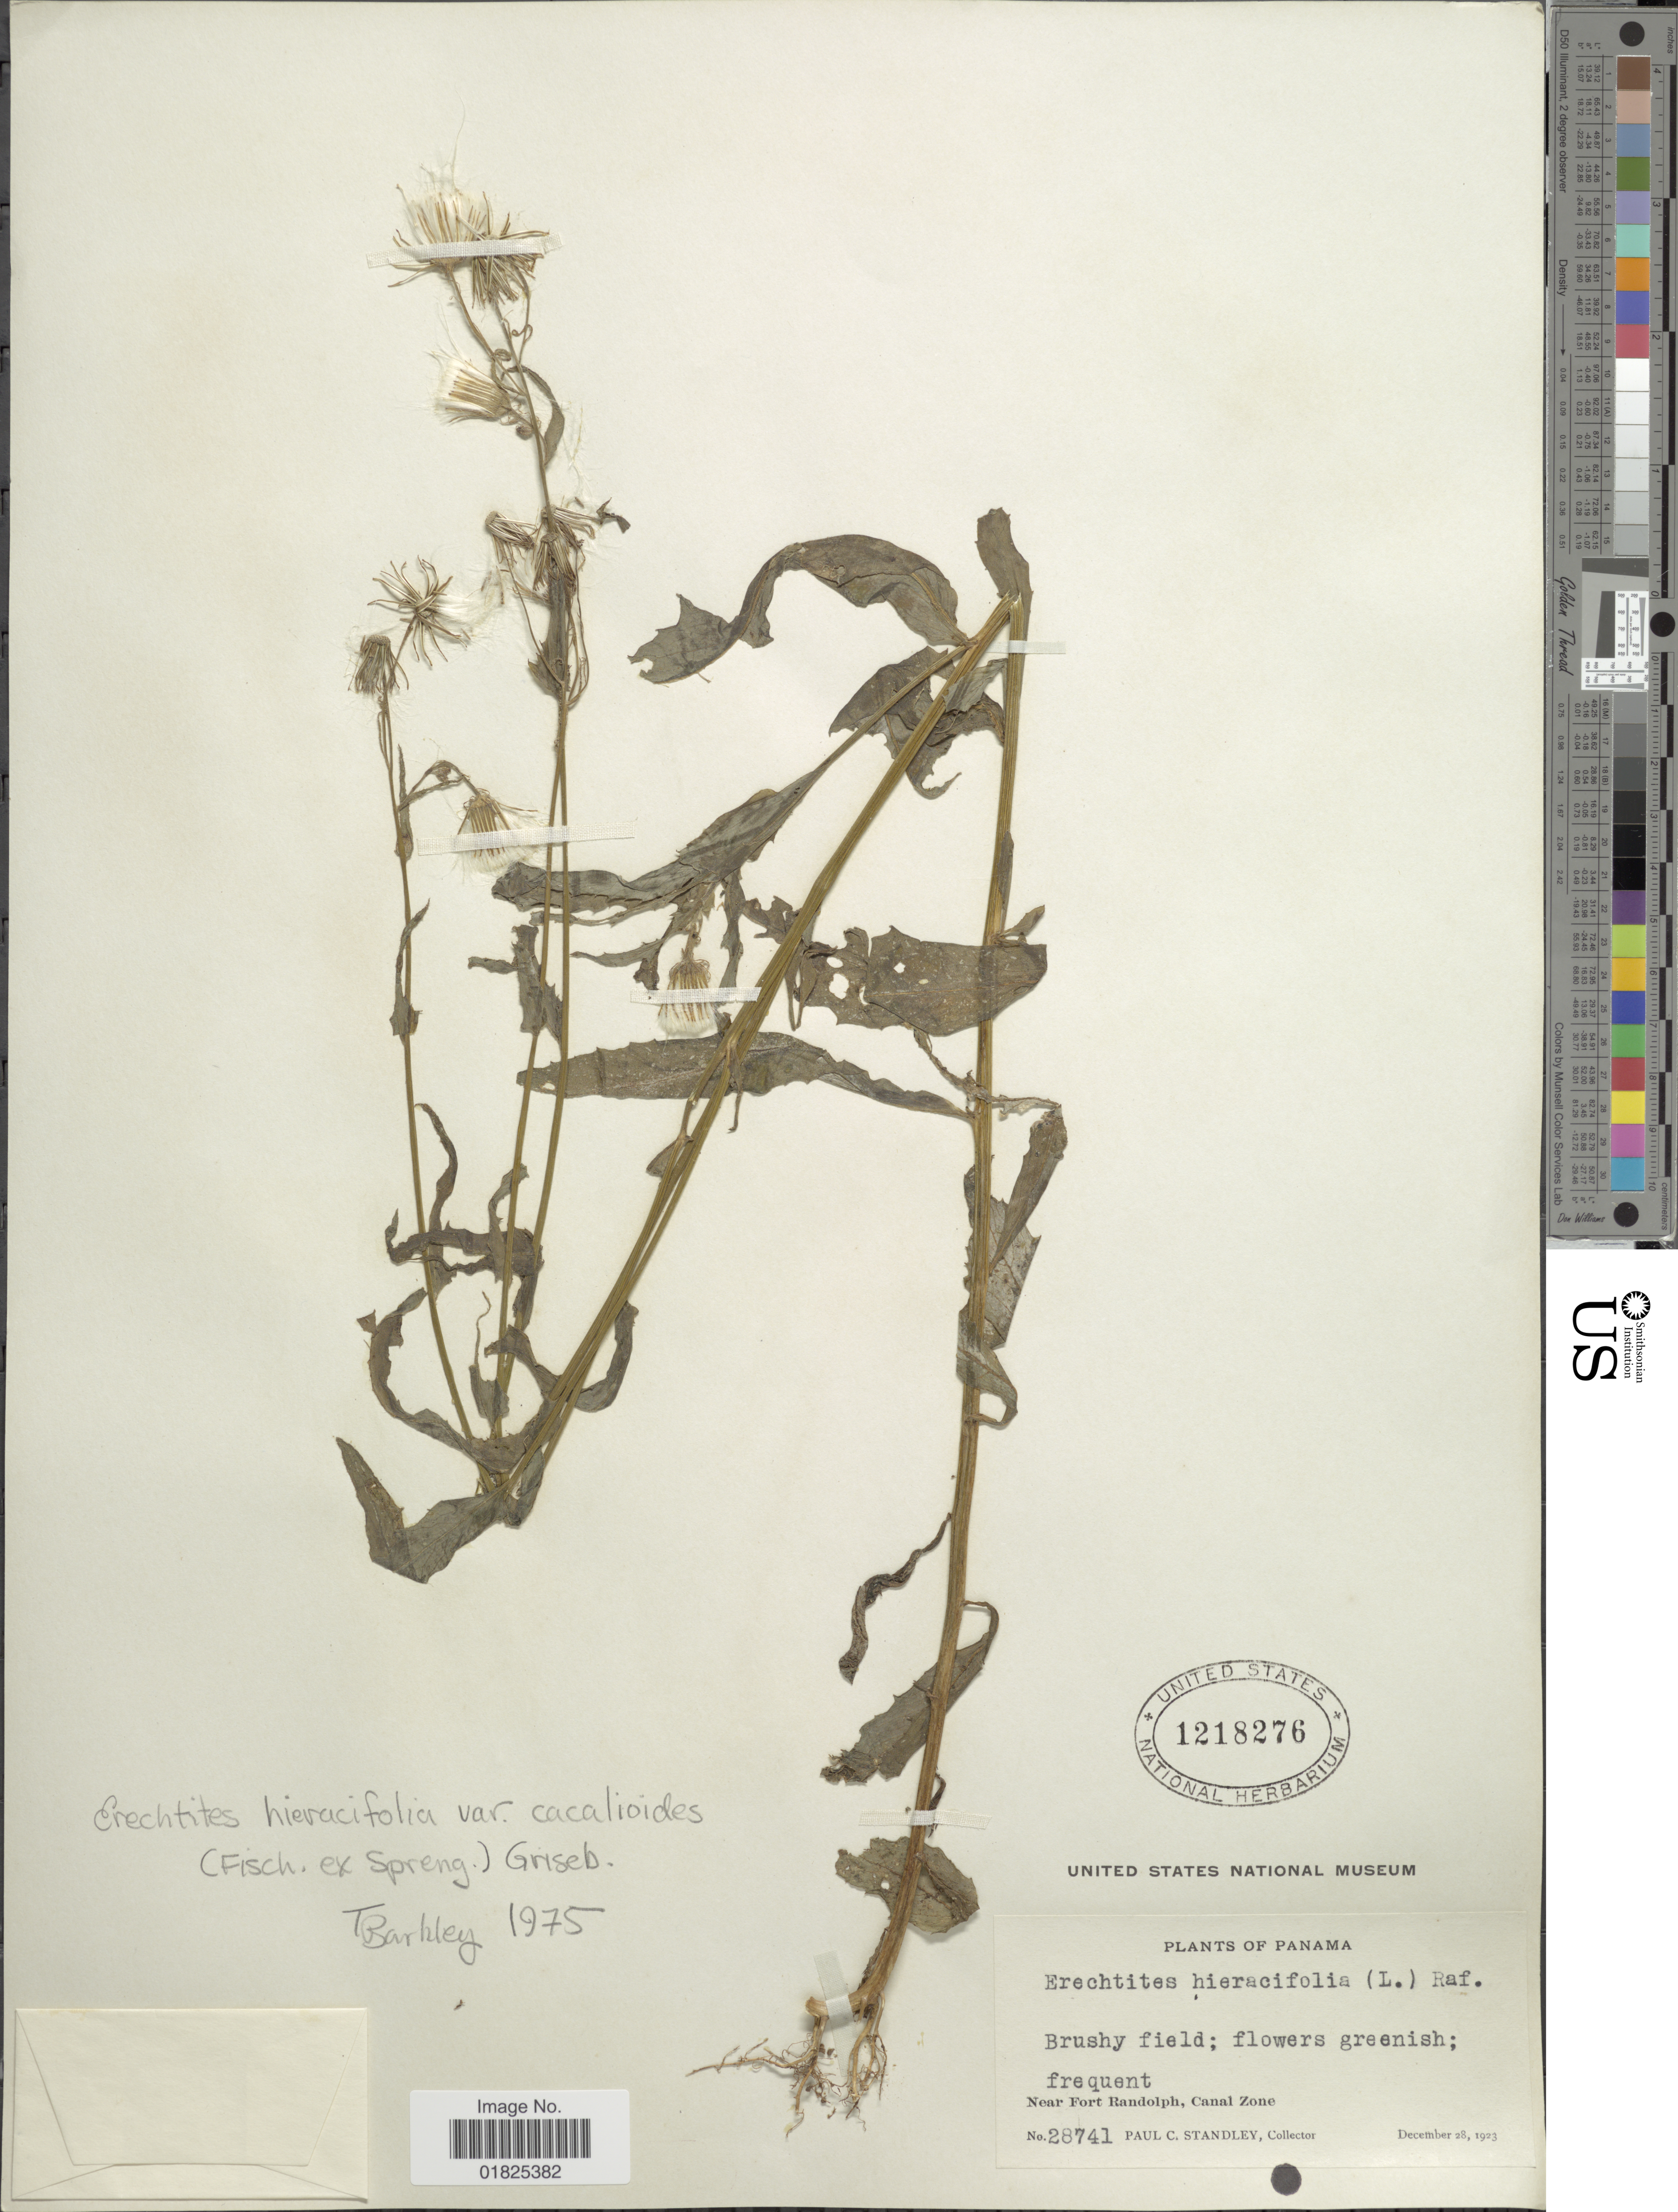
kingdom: Plantae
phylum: Tracheophyta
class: Magnoliopsida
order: Asterales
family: Asteraceae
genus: Erechtites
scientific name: Erechtites hieraciifolius var. cacaliodes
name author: (Fisch. ex Spreng.) Less. ex Griseb.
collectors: P. C. Standley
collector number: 28741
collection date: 1923-12-28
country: Panama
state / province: Colón / Panamá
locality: Near Fort Randolph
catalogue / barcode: US 1218276